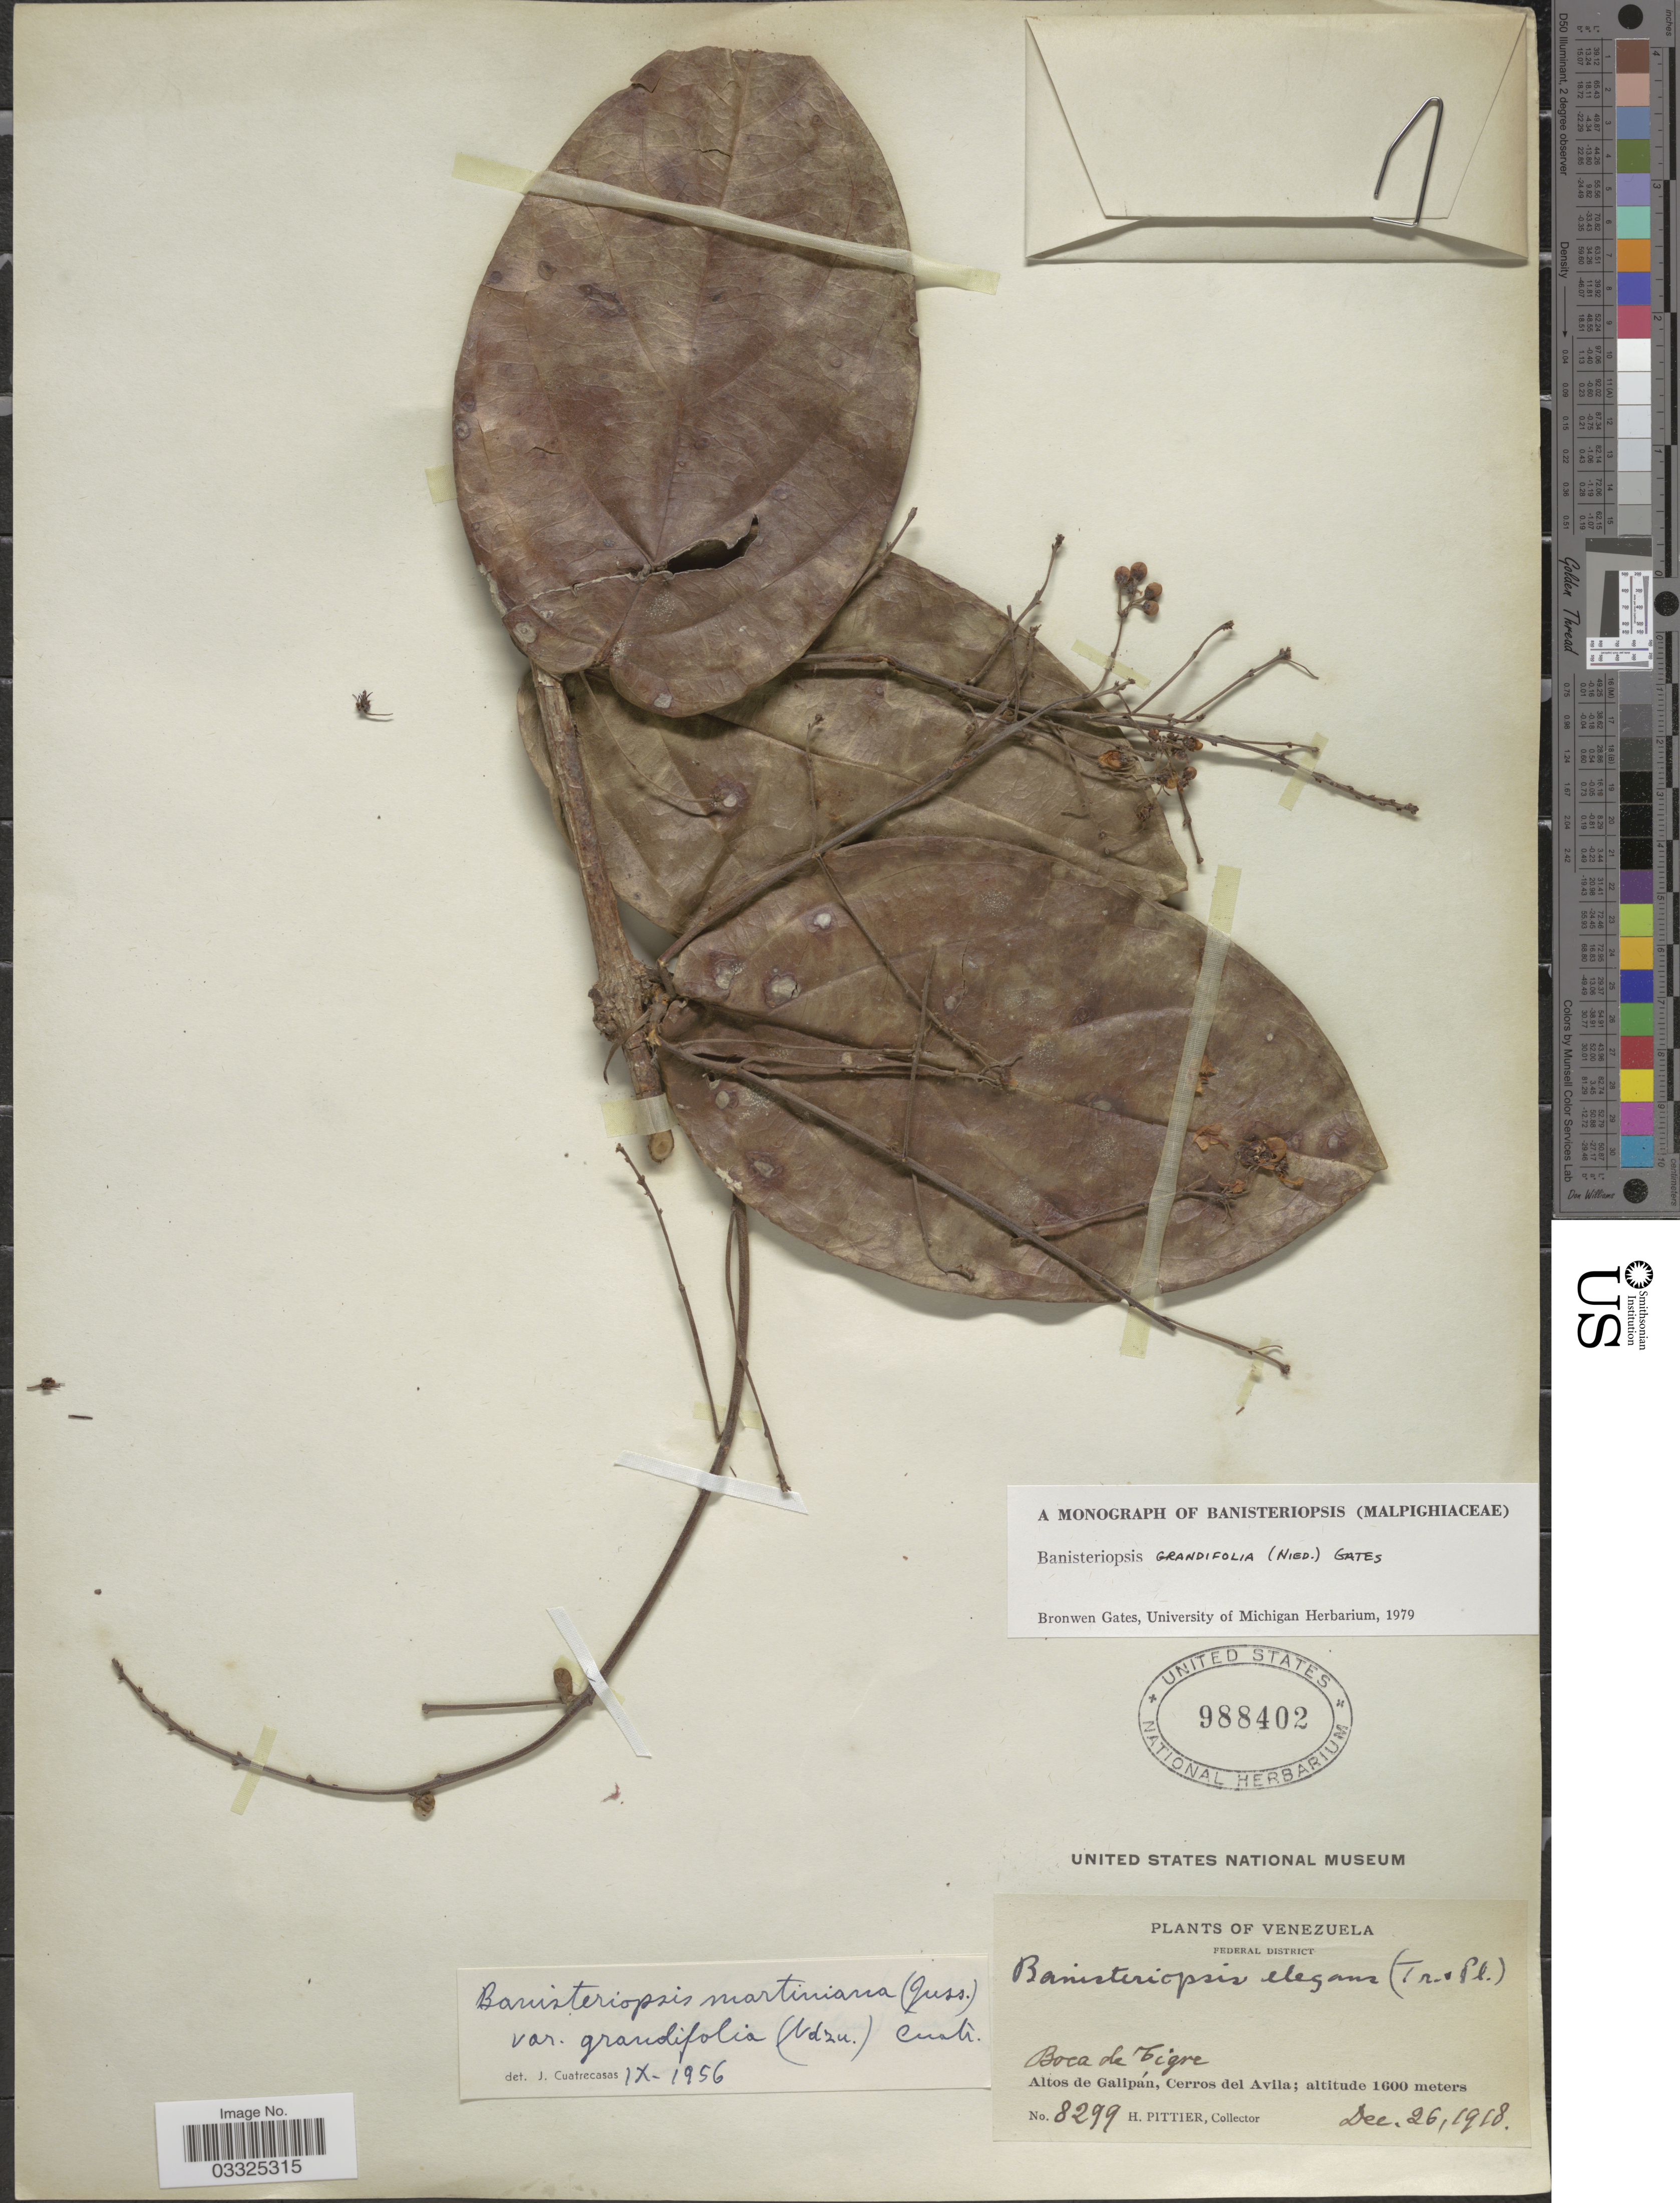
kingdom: Plantae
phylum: Tracheophyta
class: Magnoliopsida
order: Malpighiales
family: Malpighiaceae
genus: Banisteriopsis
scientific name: Banisteriopsis grandifolia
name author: (Nied.) B. Gates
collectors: H. F. Pittier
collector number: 8299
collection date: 1918-12-26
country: Venezuela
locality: Federal District. Boca de Tigre. Altos de Galipán, Cerros del Avila.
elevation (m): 1600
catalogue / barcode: US 988402